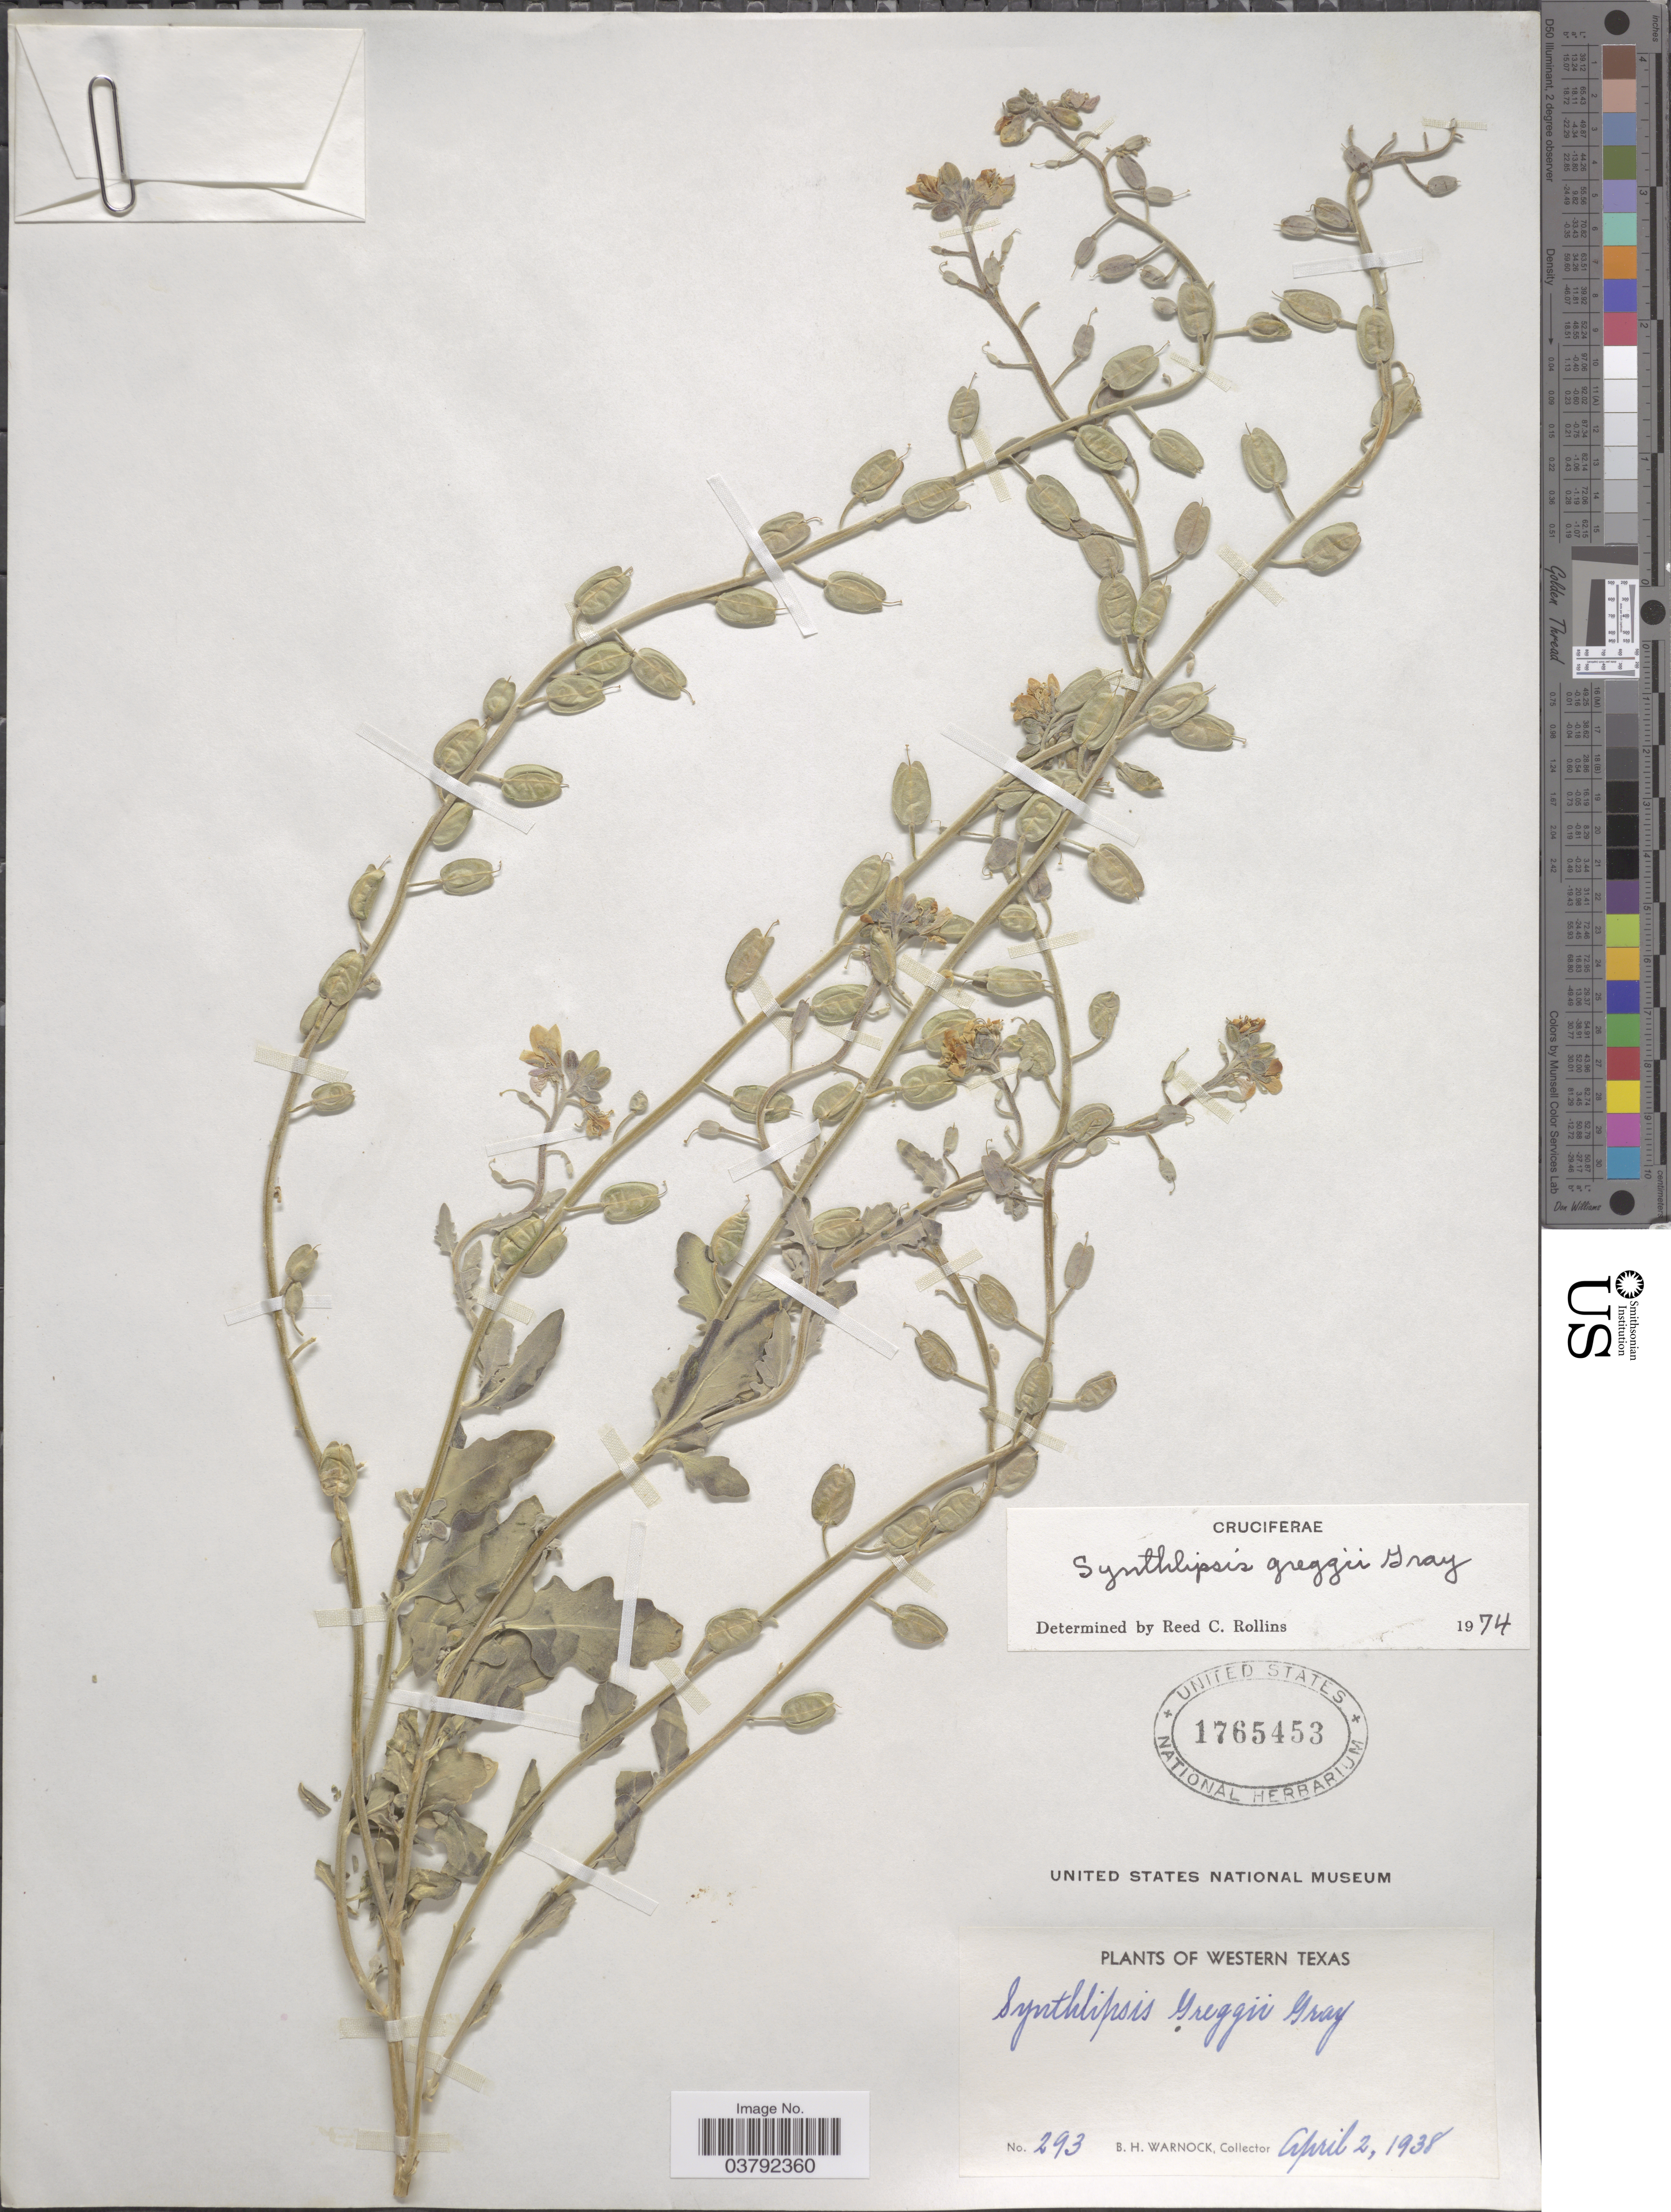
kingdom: Plantae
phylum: Tracheophyta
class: Magnoliopsida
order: Brassicales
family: Brassicaceae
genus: Synthlipsis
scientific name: Synthlipsis greggii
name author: A. Gray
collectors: B. H. Warnock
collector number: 293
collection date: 1938-04-02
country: United States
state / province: Texas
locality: Western Texas.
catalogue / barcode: US 1765453